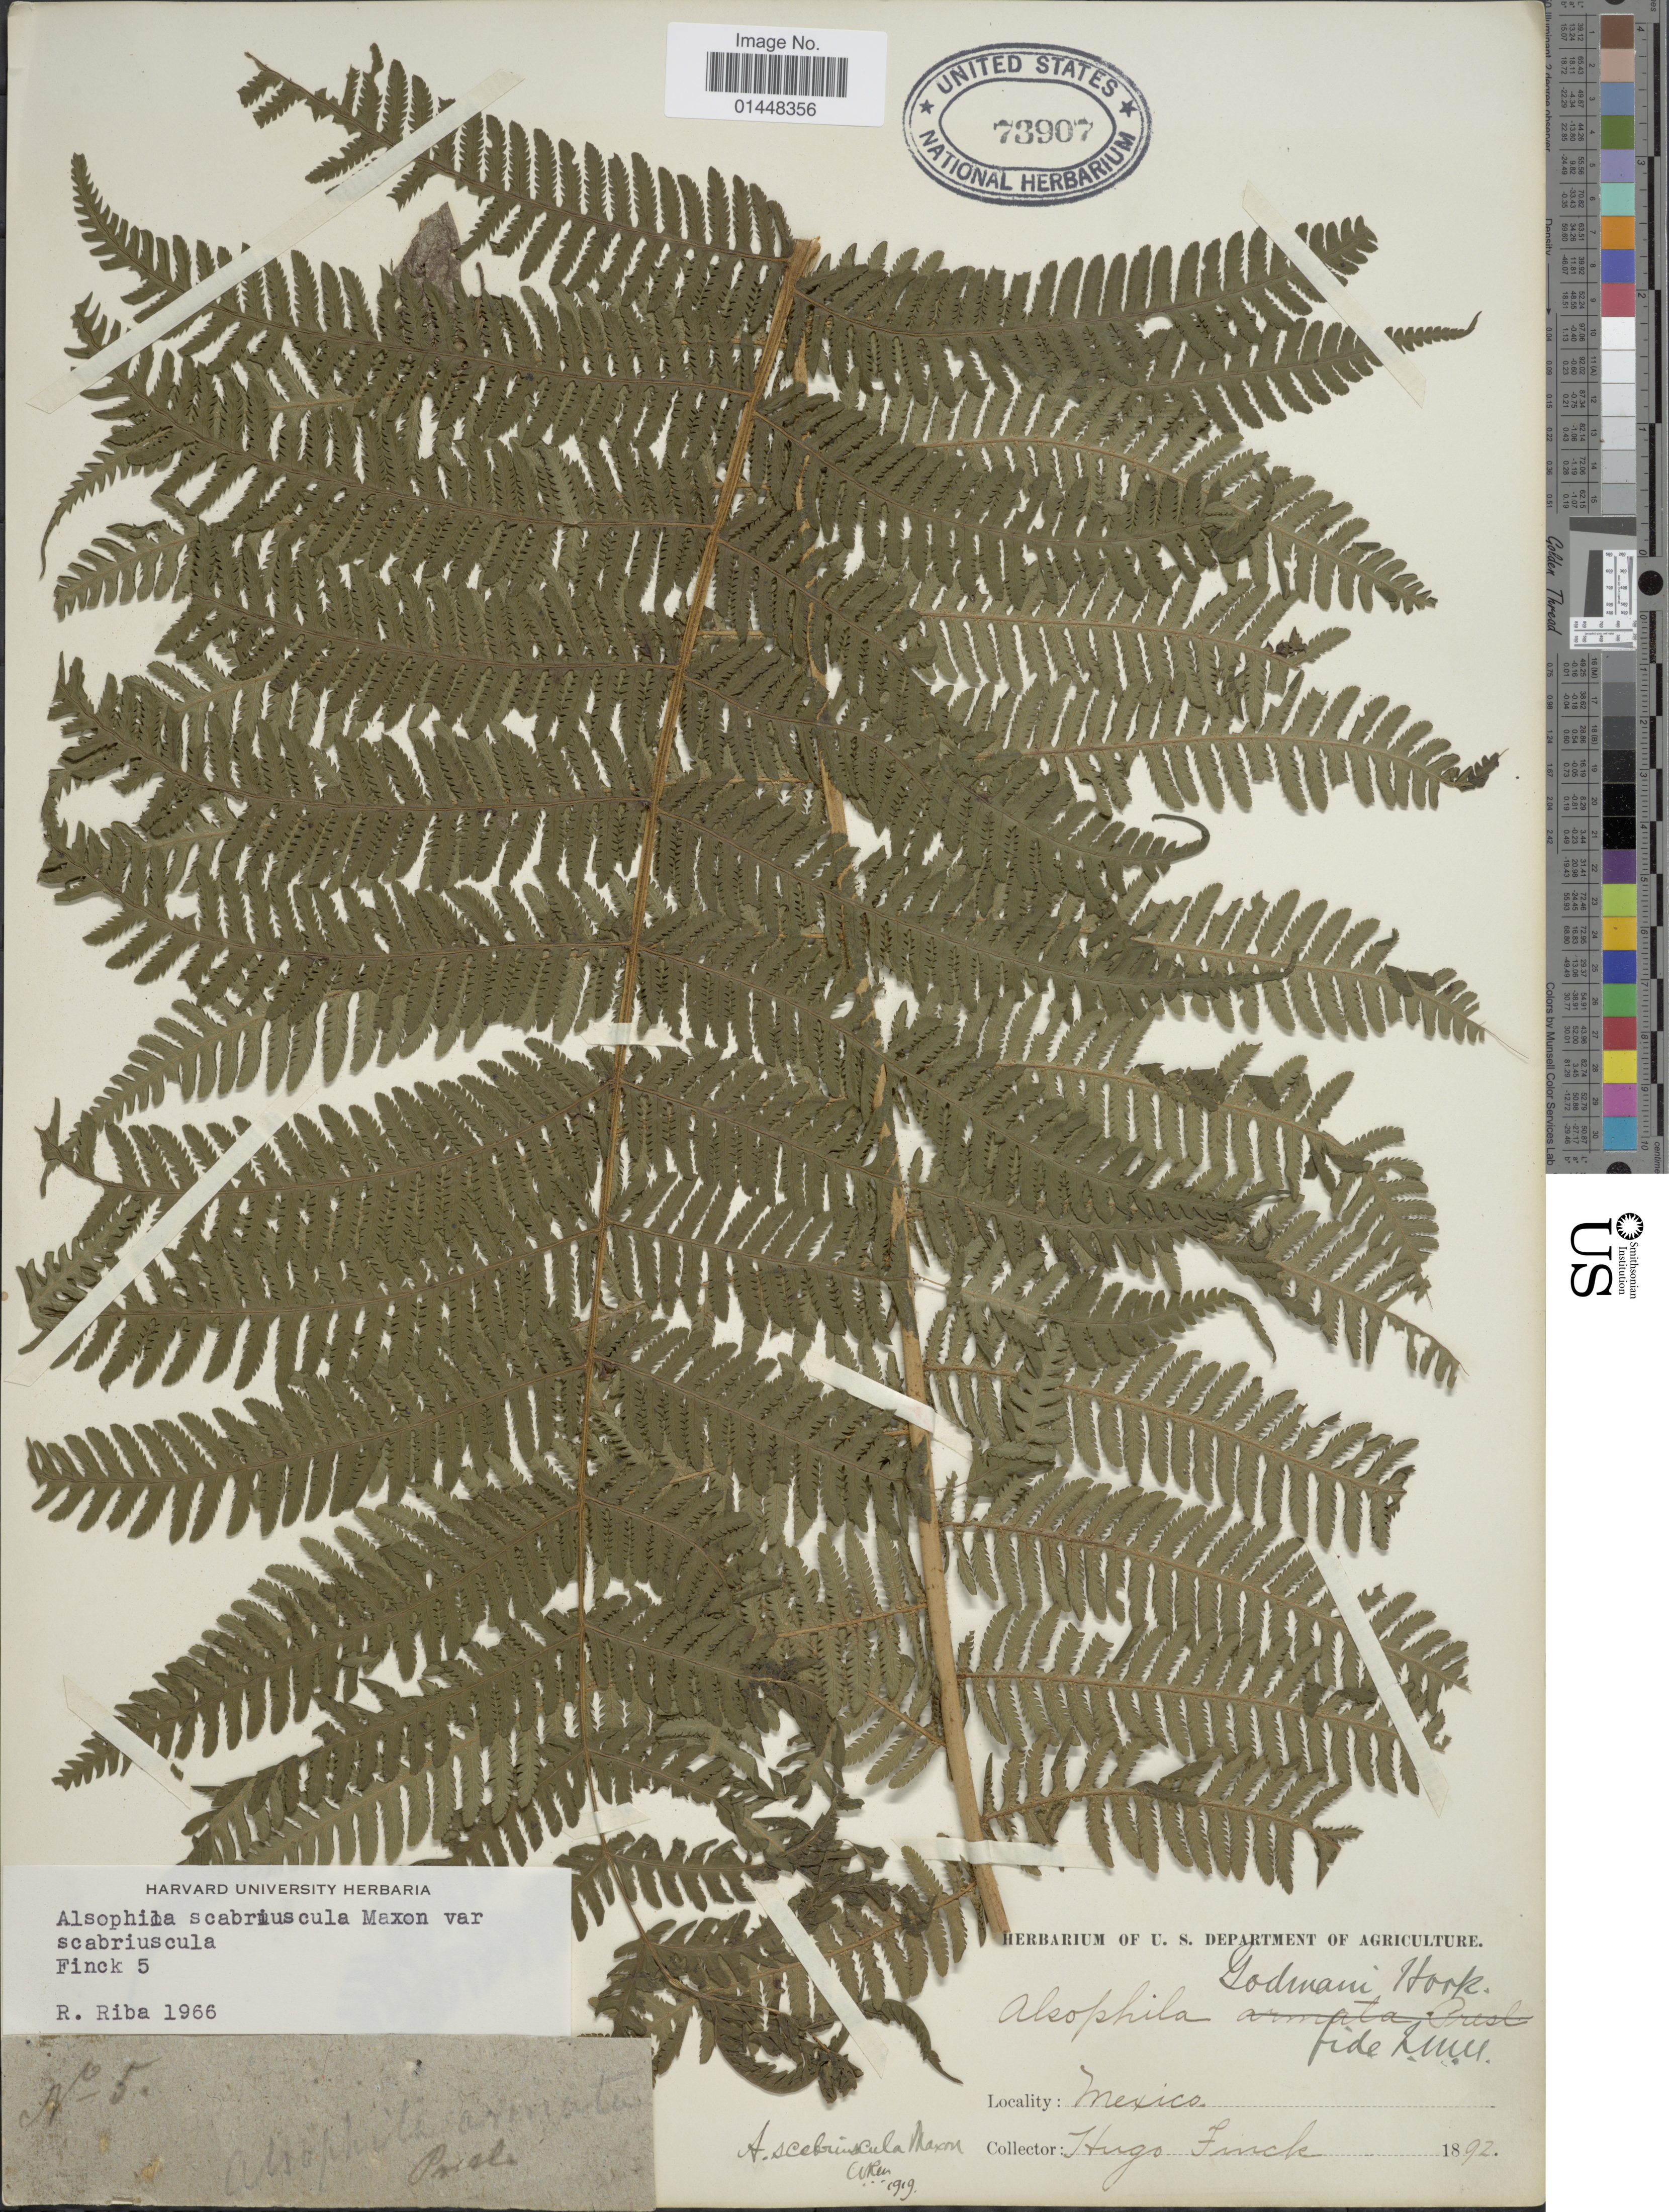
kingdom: Plantae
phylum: Tracheophyta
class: Polypodiopsida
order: Cyatheales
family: Cyatheaceae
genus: Cyathea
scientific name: Cyathea bicrenata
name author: Liebm.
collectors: H. Finck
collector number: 5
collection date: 1892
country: Mexico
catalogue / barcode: US 73907